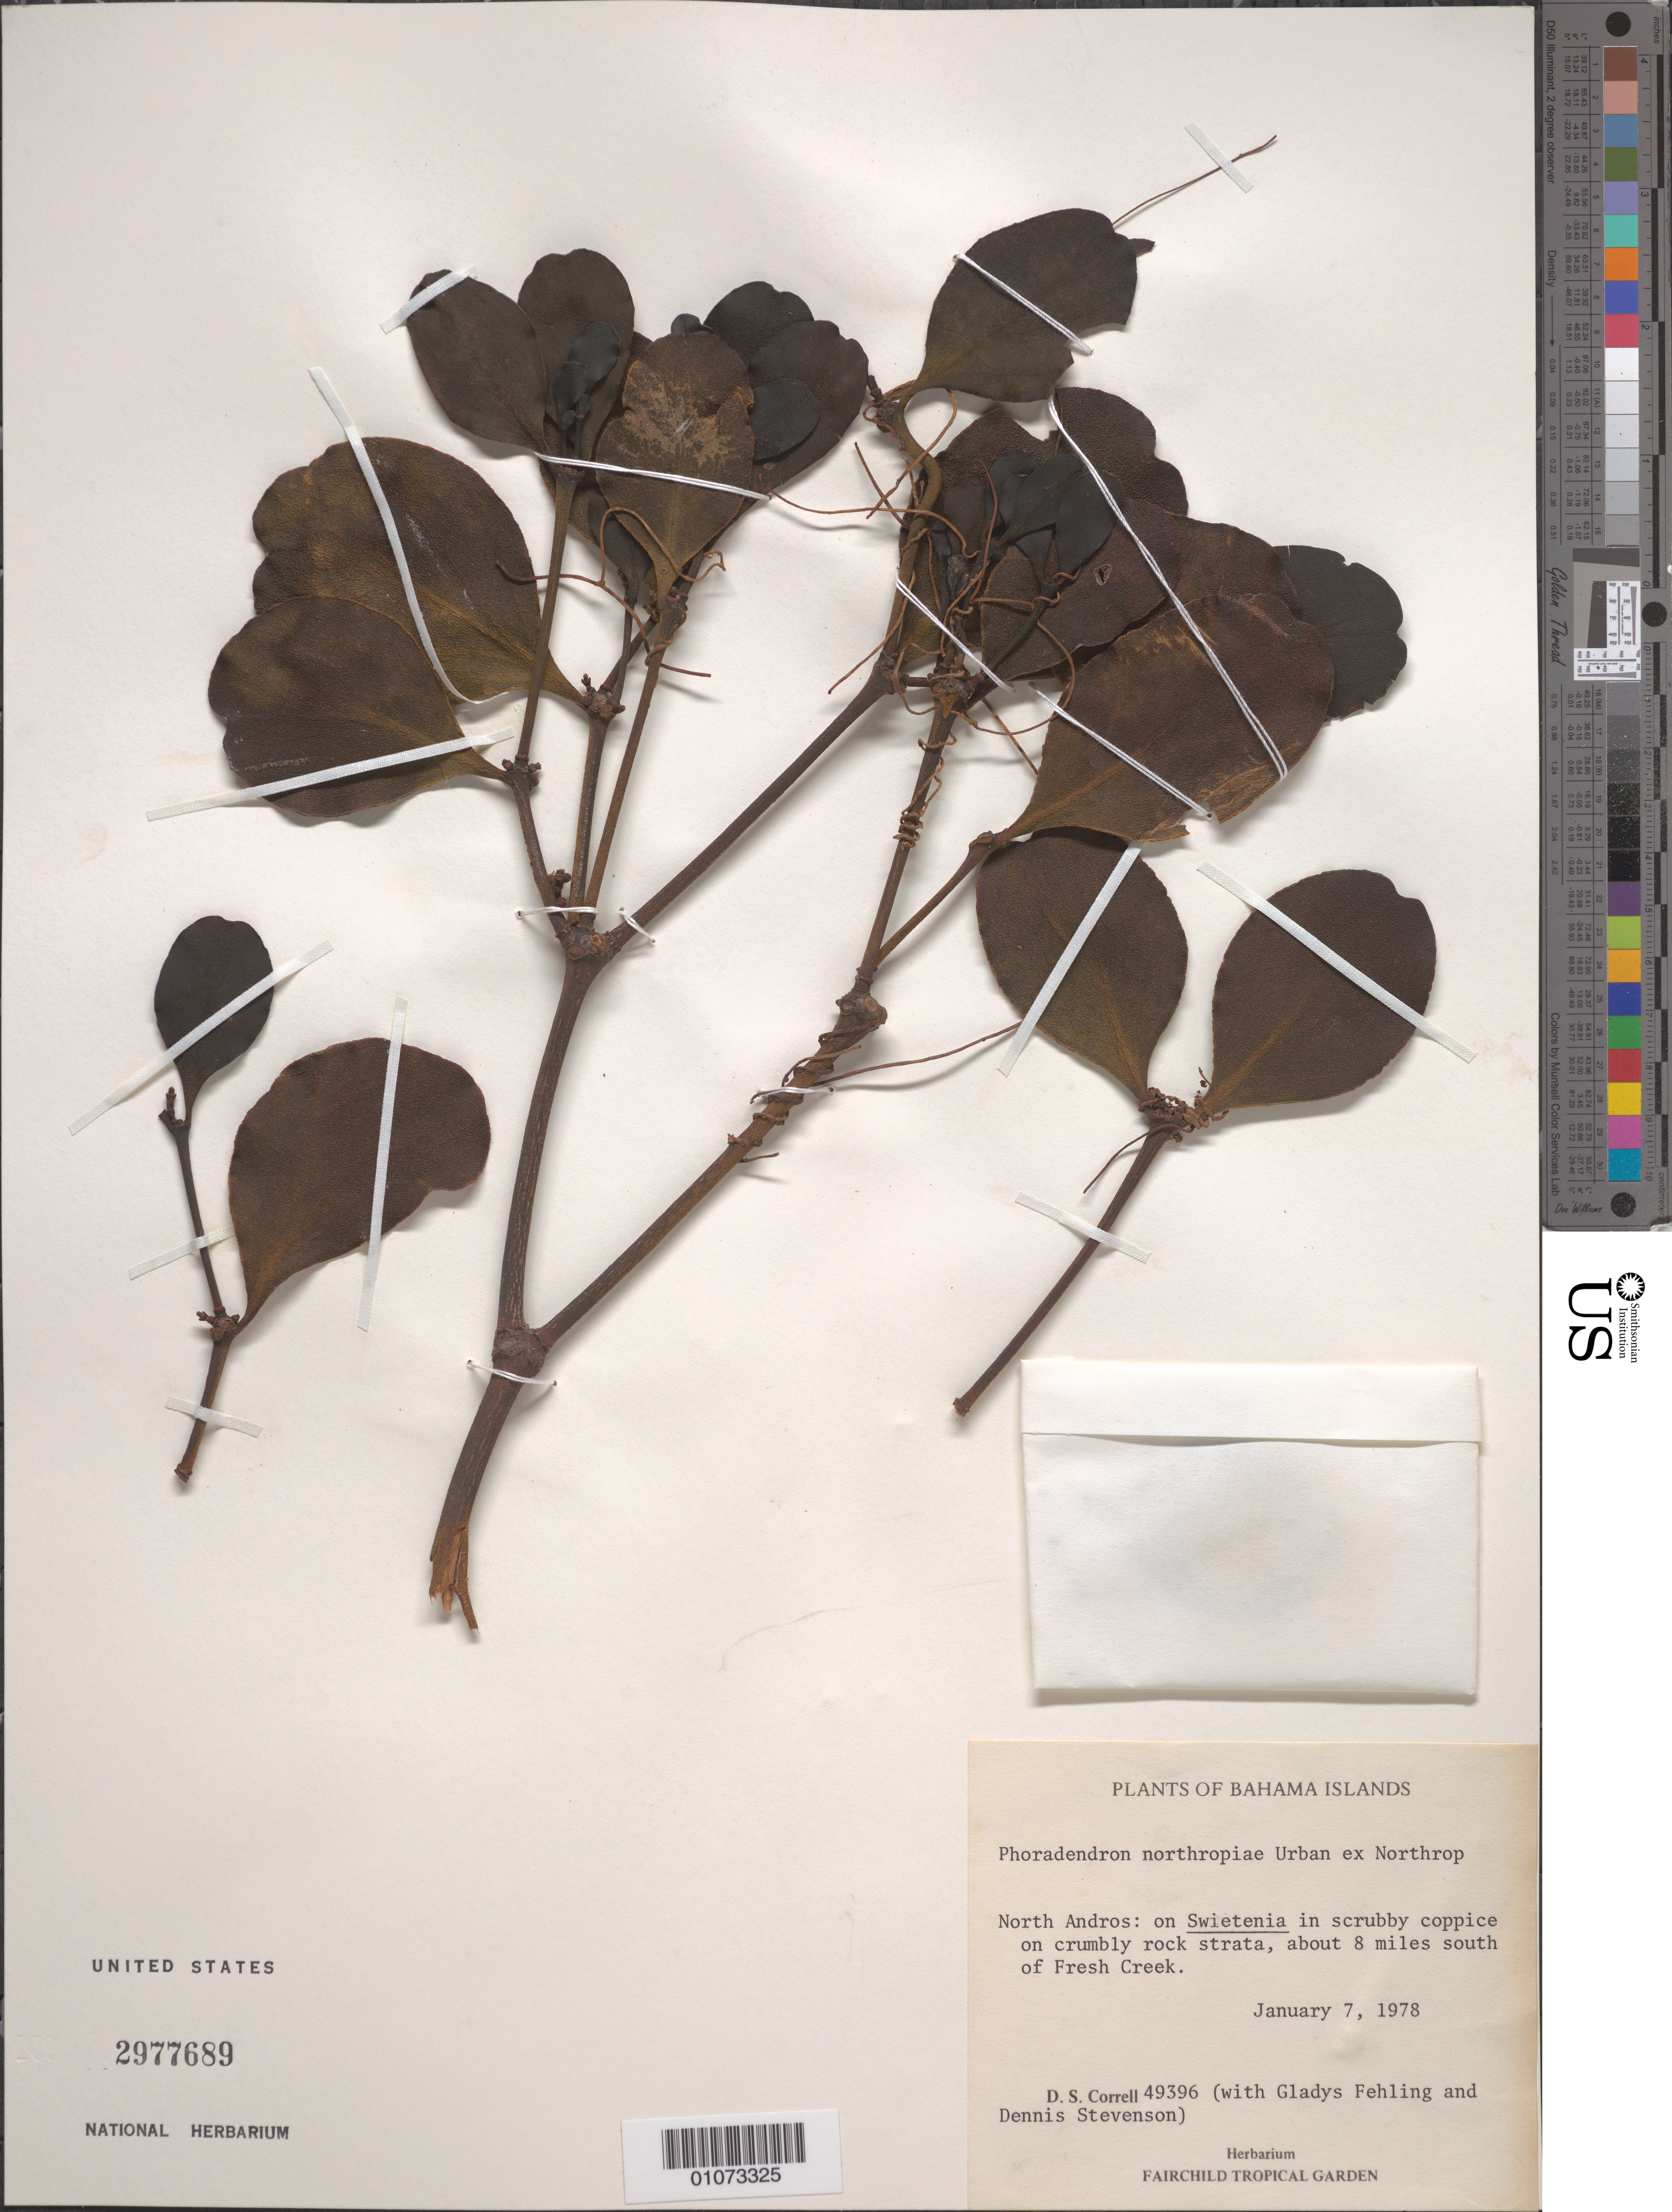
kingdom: Plantae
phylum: Tracheophyta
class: Magnoliopsida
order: Santalales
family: Viscaceae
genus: Phoradendron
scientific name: Phoradendron northropiae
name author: Urb.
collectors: D. S. Correll, G. Fehling & D. W. Stevenson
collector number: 49296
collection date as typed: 07 Jan 1978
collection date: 1978-01-07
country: Bahamas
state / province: North Andros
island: Andros I.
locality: About 8 miles south of Fresh Creek.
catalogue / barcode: US 2977689